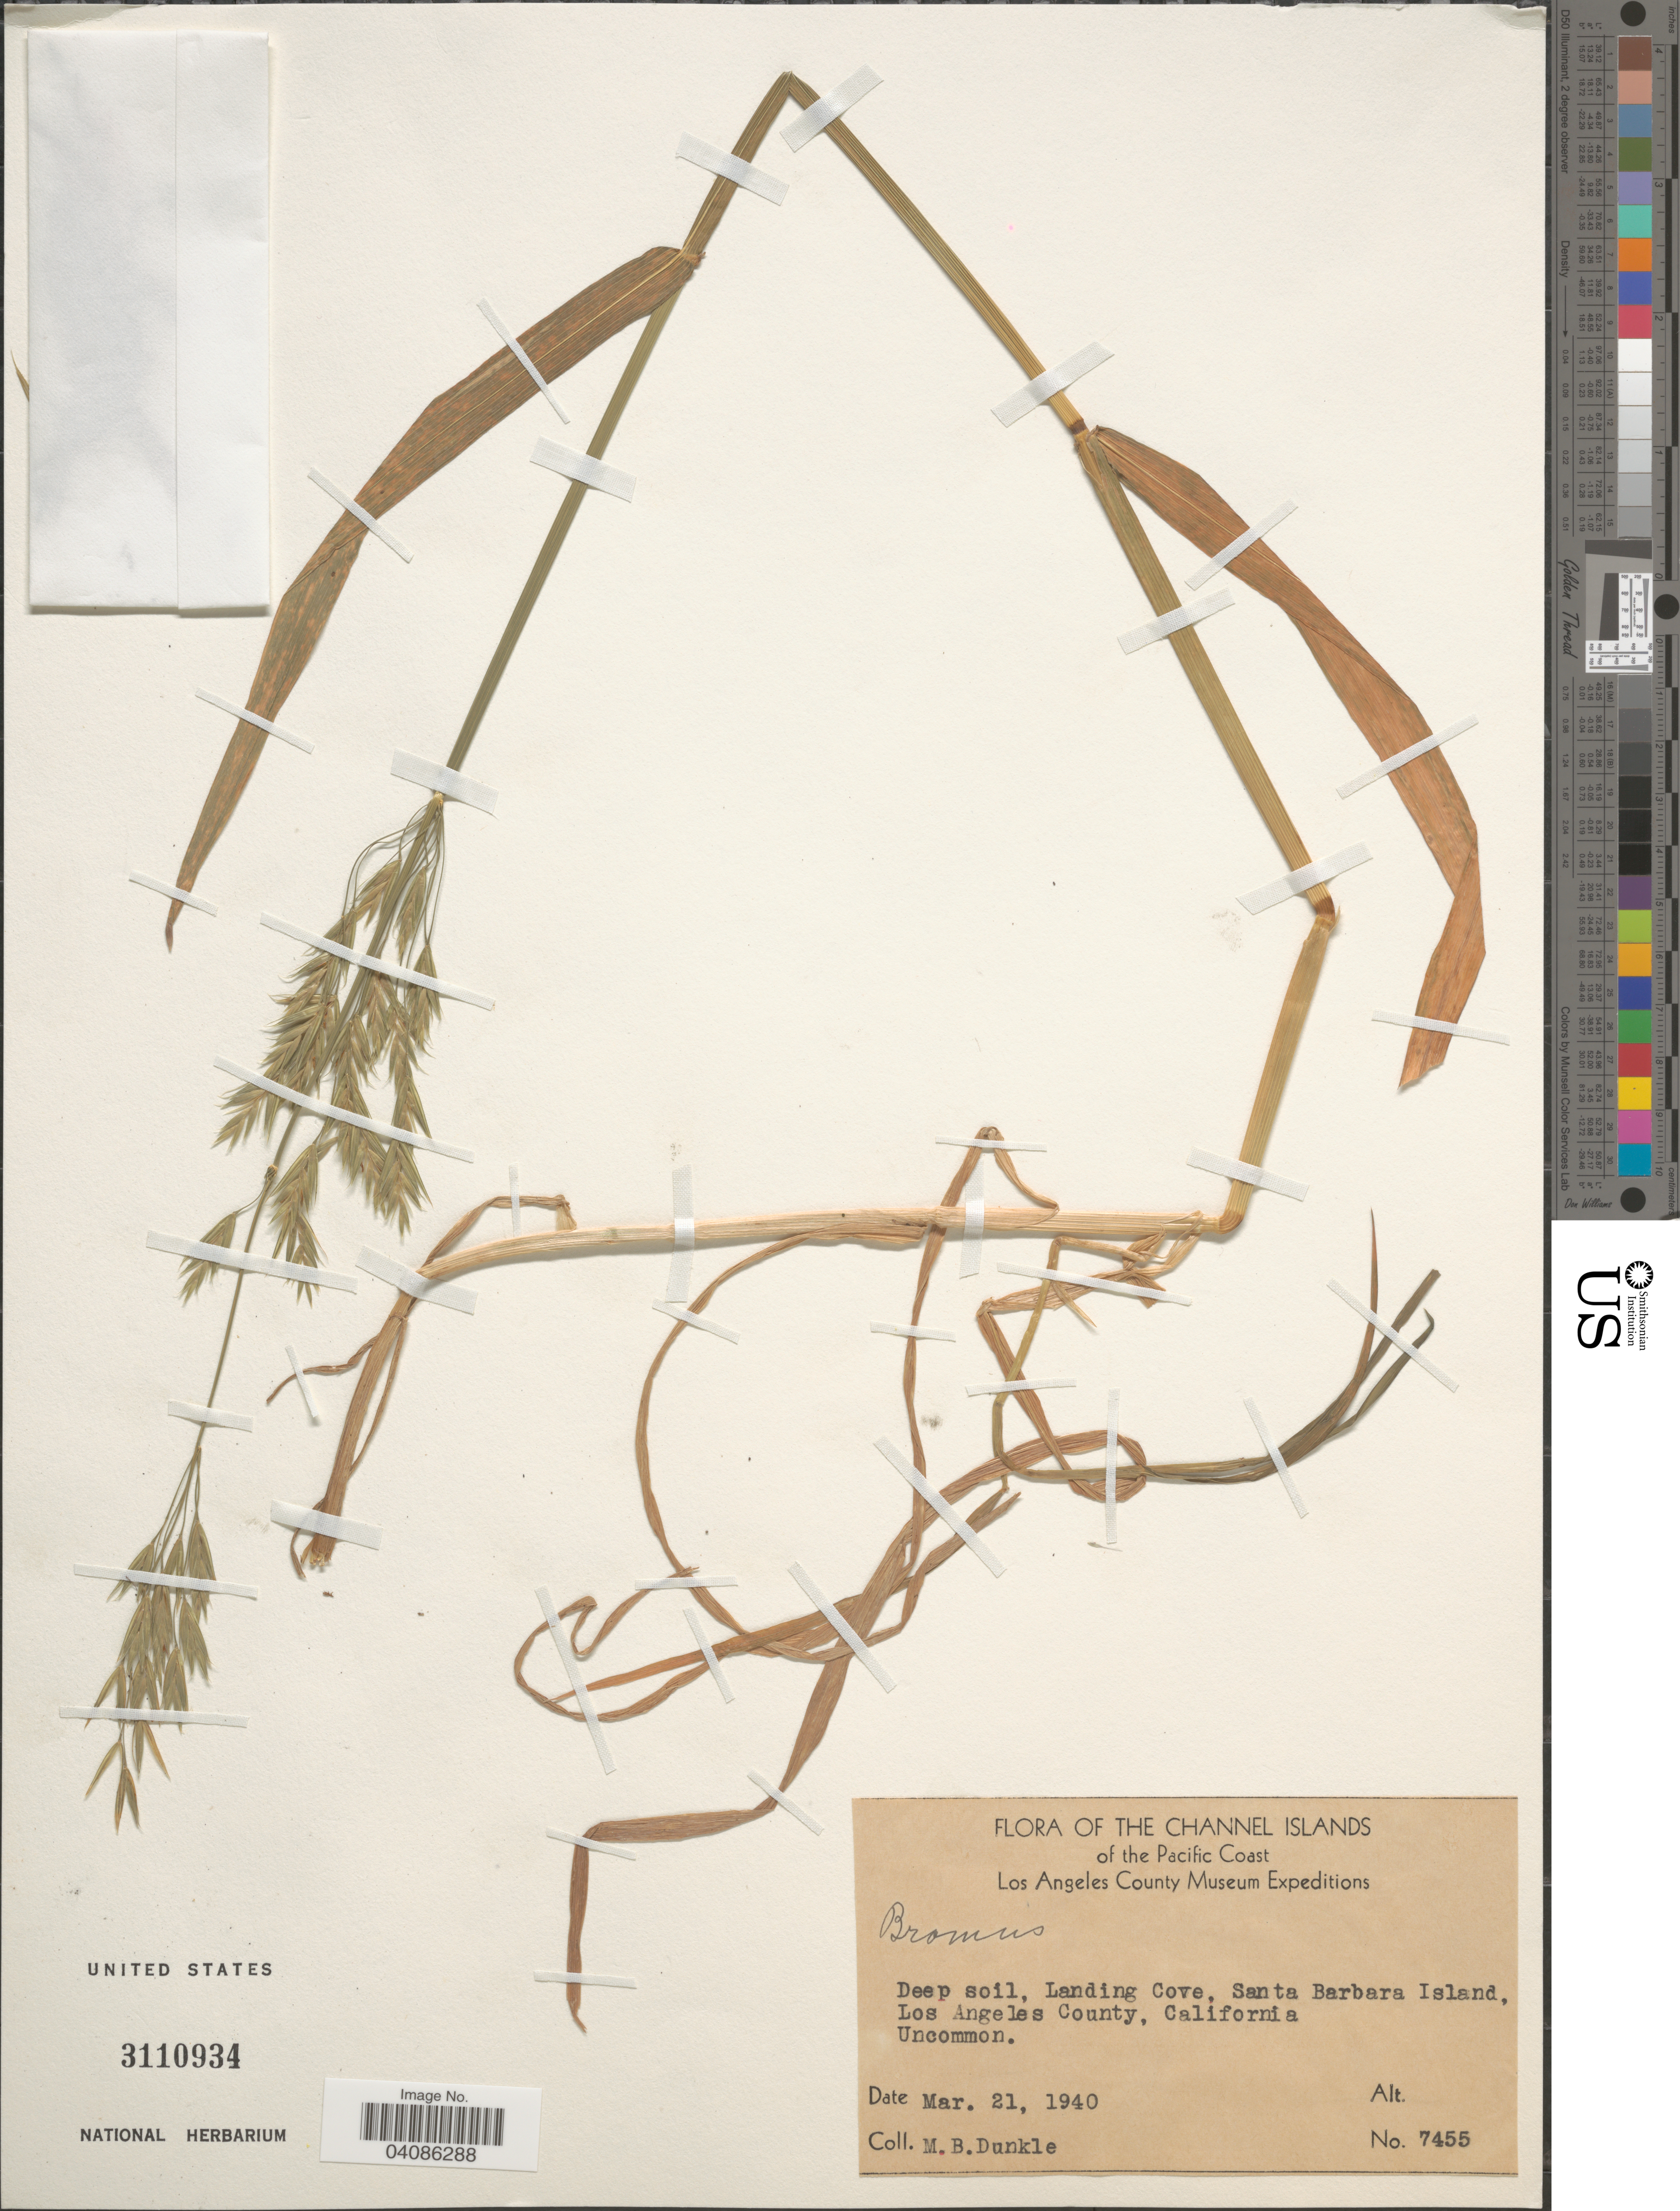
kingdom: Plantae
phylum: Tracheophyta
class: Liliopsida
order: Poales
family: Poaceae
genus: Bromus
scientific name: Bromus sp.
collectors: M. Dunkle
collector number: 7455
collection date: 1940-03-21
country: United States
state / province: California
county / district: Santa Barbara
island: Santa Barbara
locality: The Channel Islands of the Pacific Coast. Los Angeles County Museum Expeditions. Deep soil, Landing Cove, Santa Barbara Island, Los Angeles County.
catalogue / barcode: US 3110934